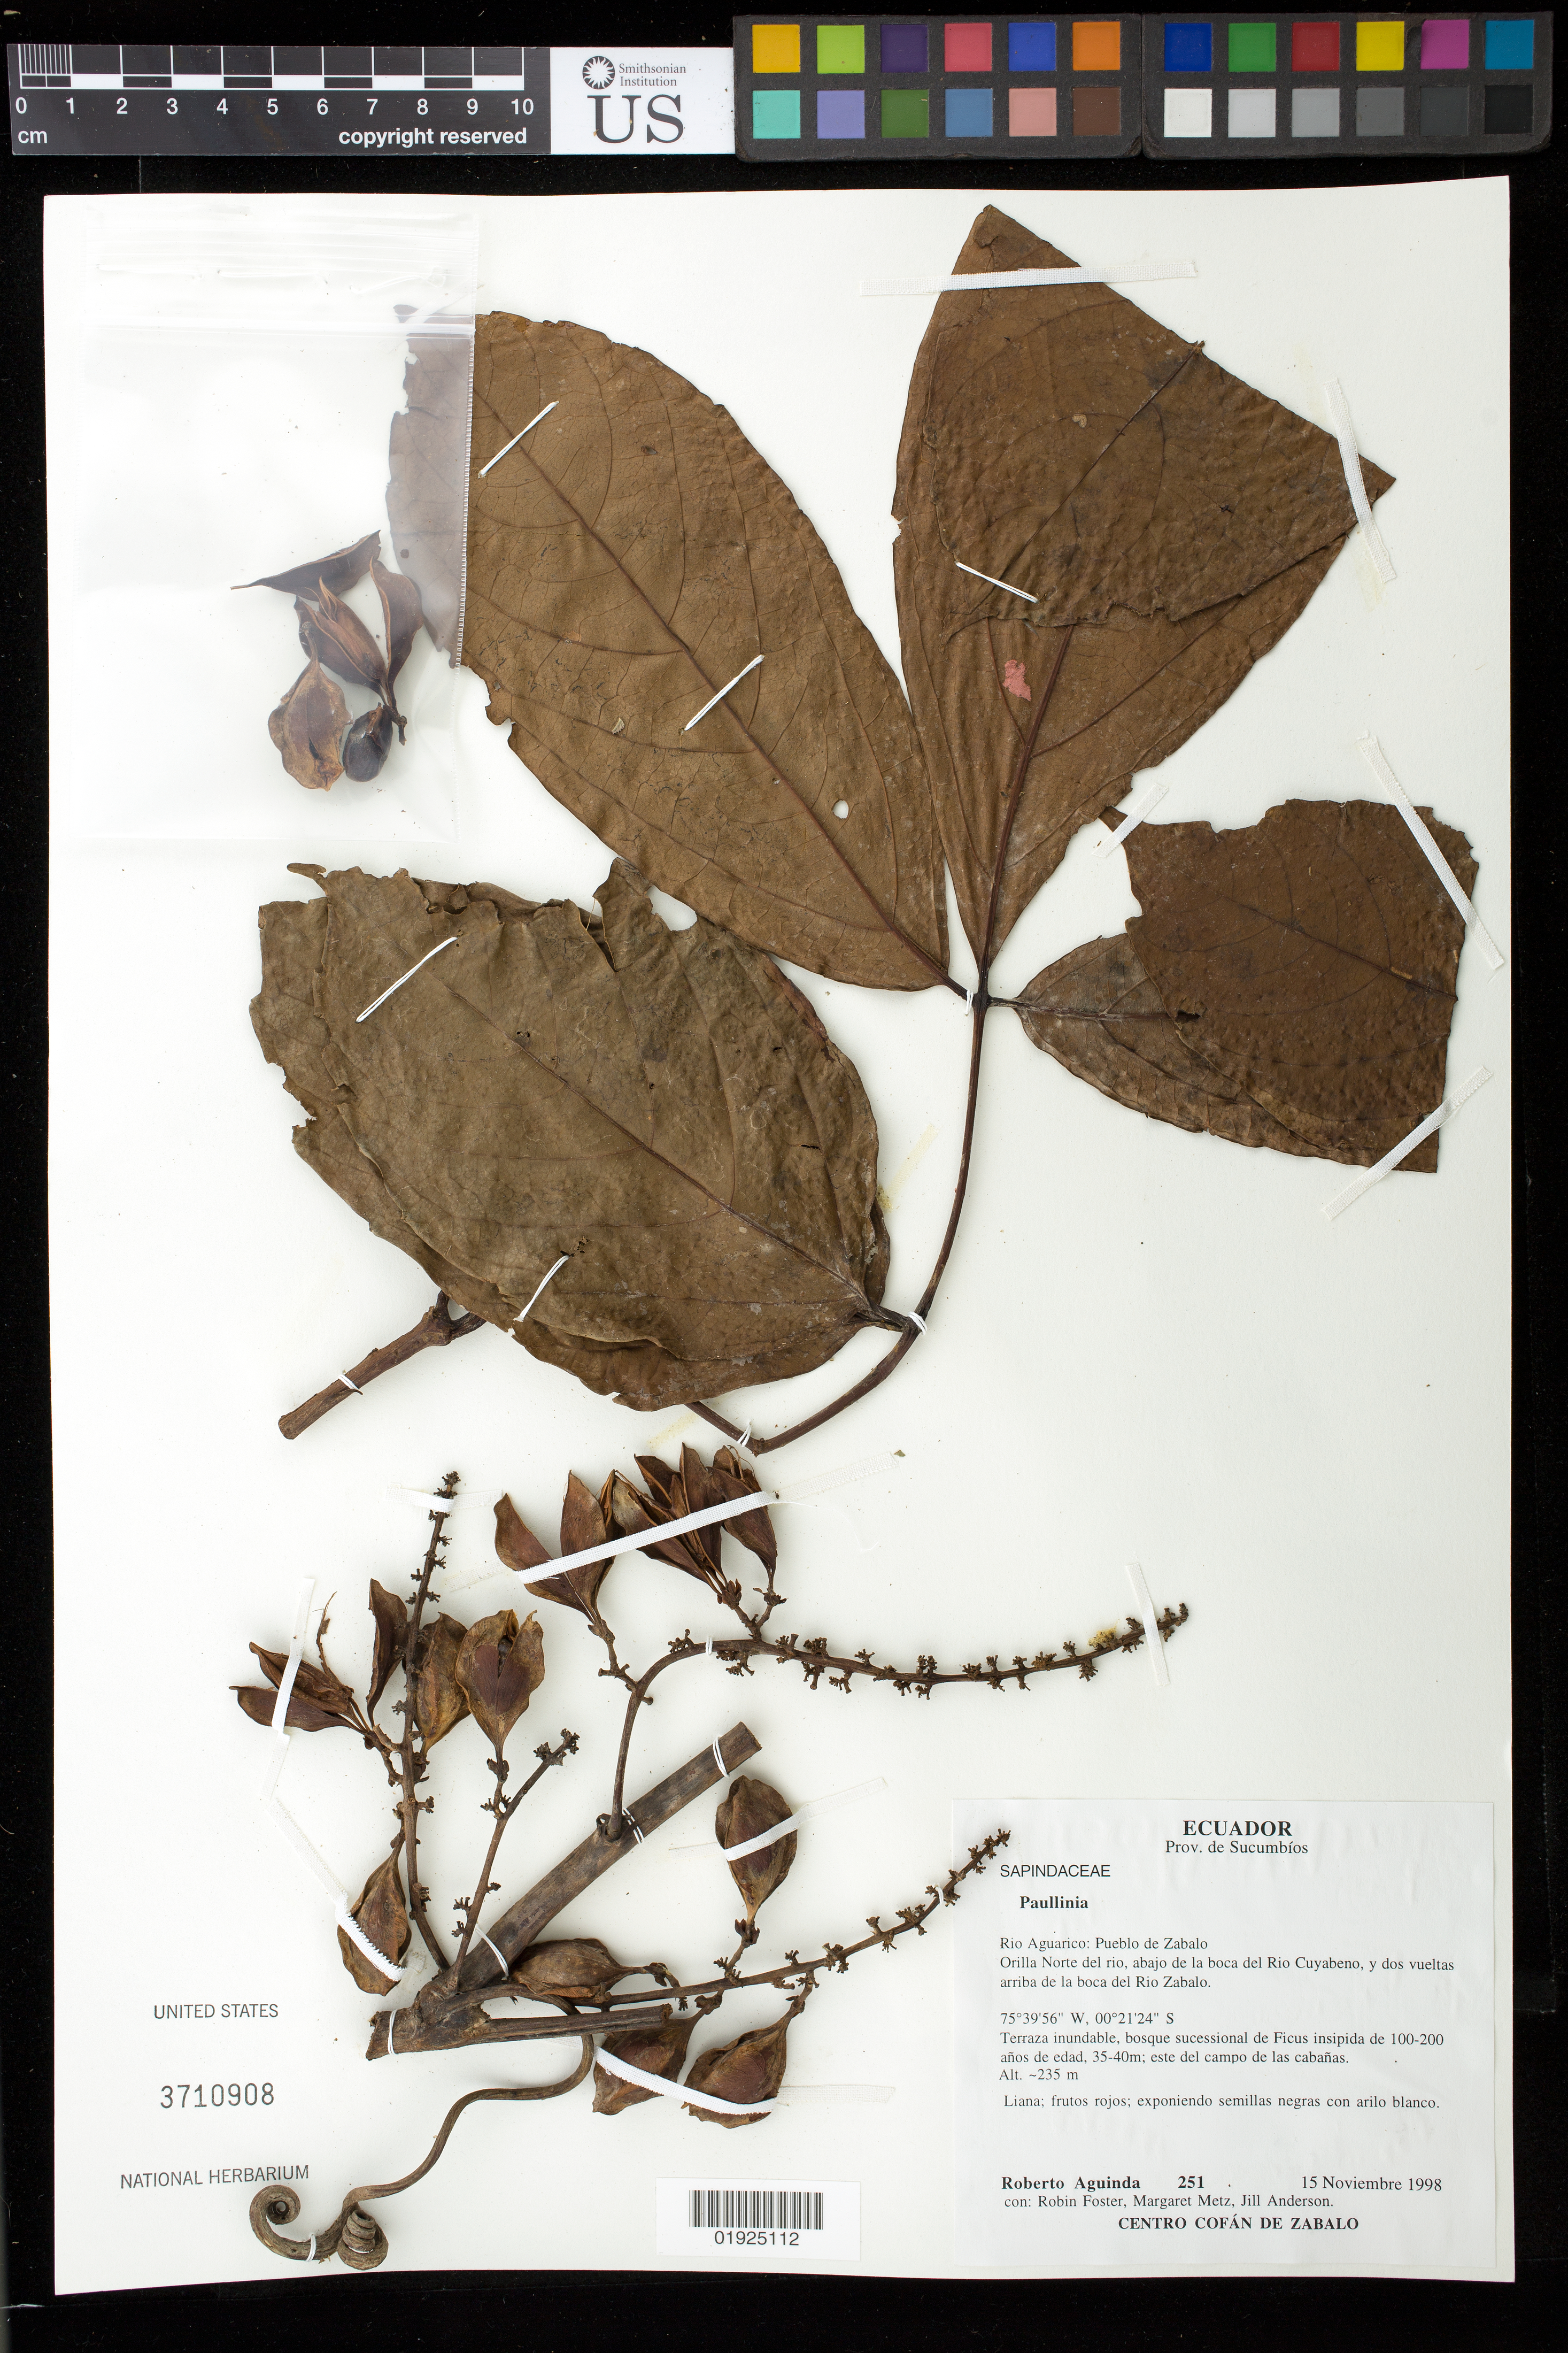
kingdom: Plantae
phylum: Tracheophyta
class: Magnoliopsida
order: Sapindales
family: Sapindaceae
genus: Paullinia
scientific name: Paullinia sp.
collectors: R. Aguinda, R. B. Foster, M. Metz & J. Anderson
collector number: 251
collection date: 1998-11-15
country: Ecuador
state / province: Sucumbios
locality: Rio Aguarico; Pueblo de Zabalo, orilla Norte del rio, abajo de la boca del Rio Cuyabeno, y dos vueltas arriba de la boca del Rio Zabalo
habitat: Terraza inundable, bosque sucessional de Ficus insipida de 100-200 años de edad, 35-40 m; este del campo de las cabañas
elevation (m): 235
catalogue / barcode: US 3710908